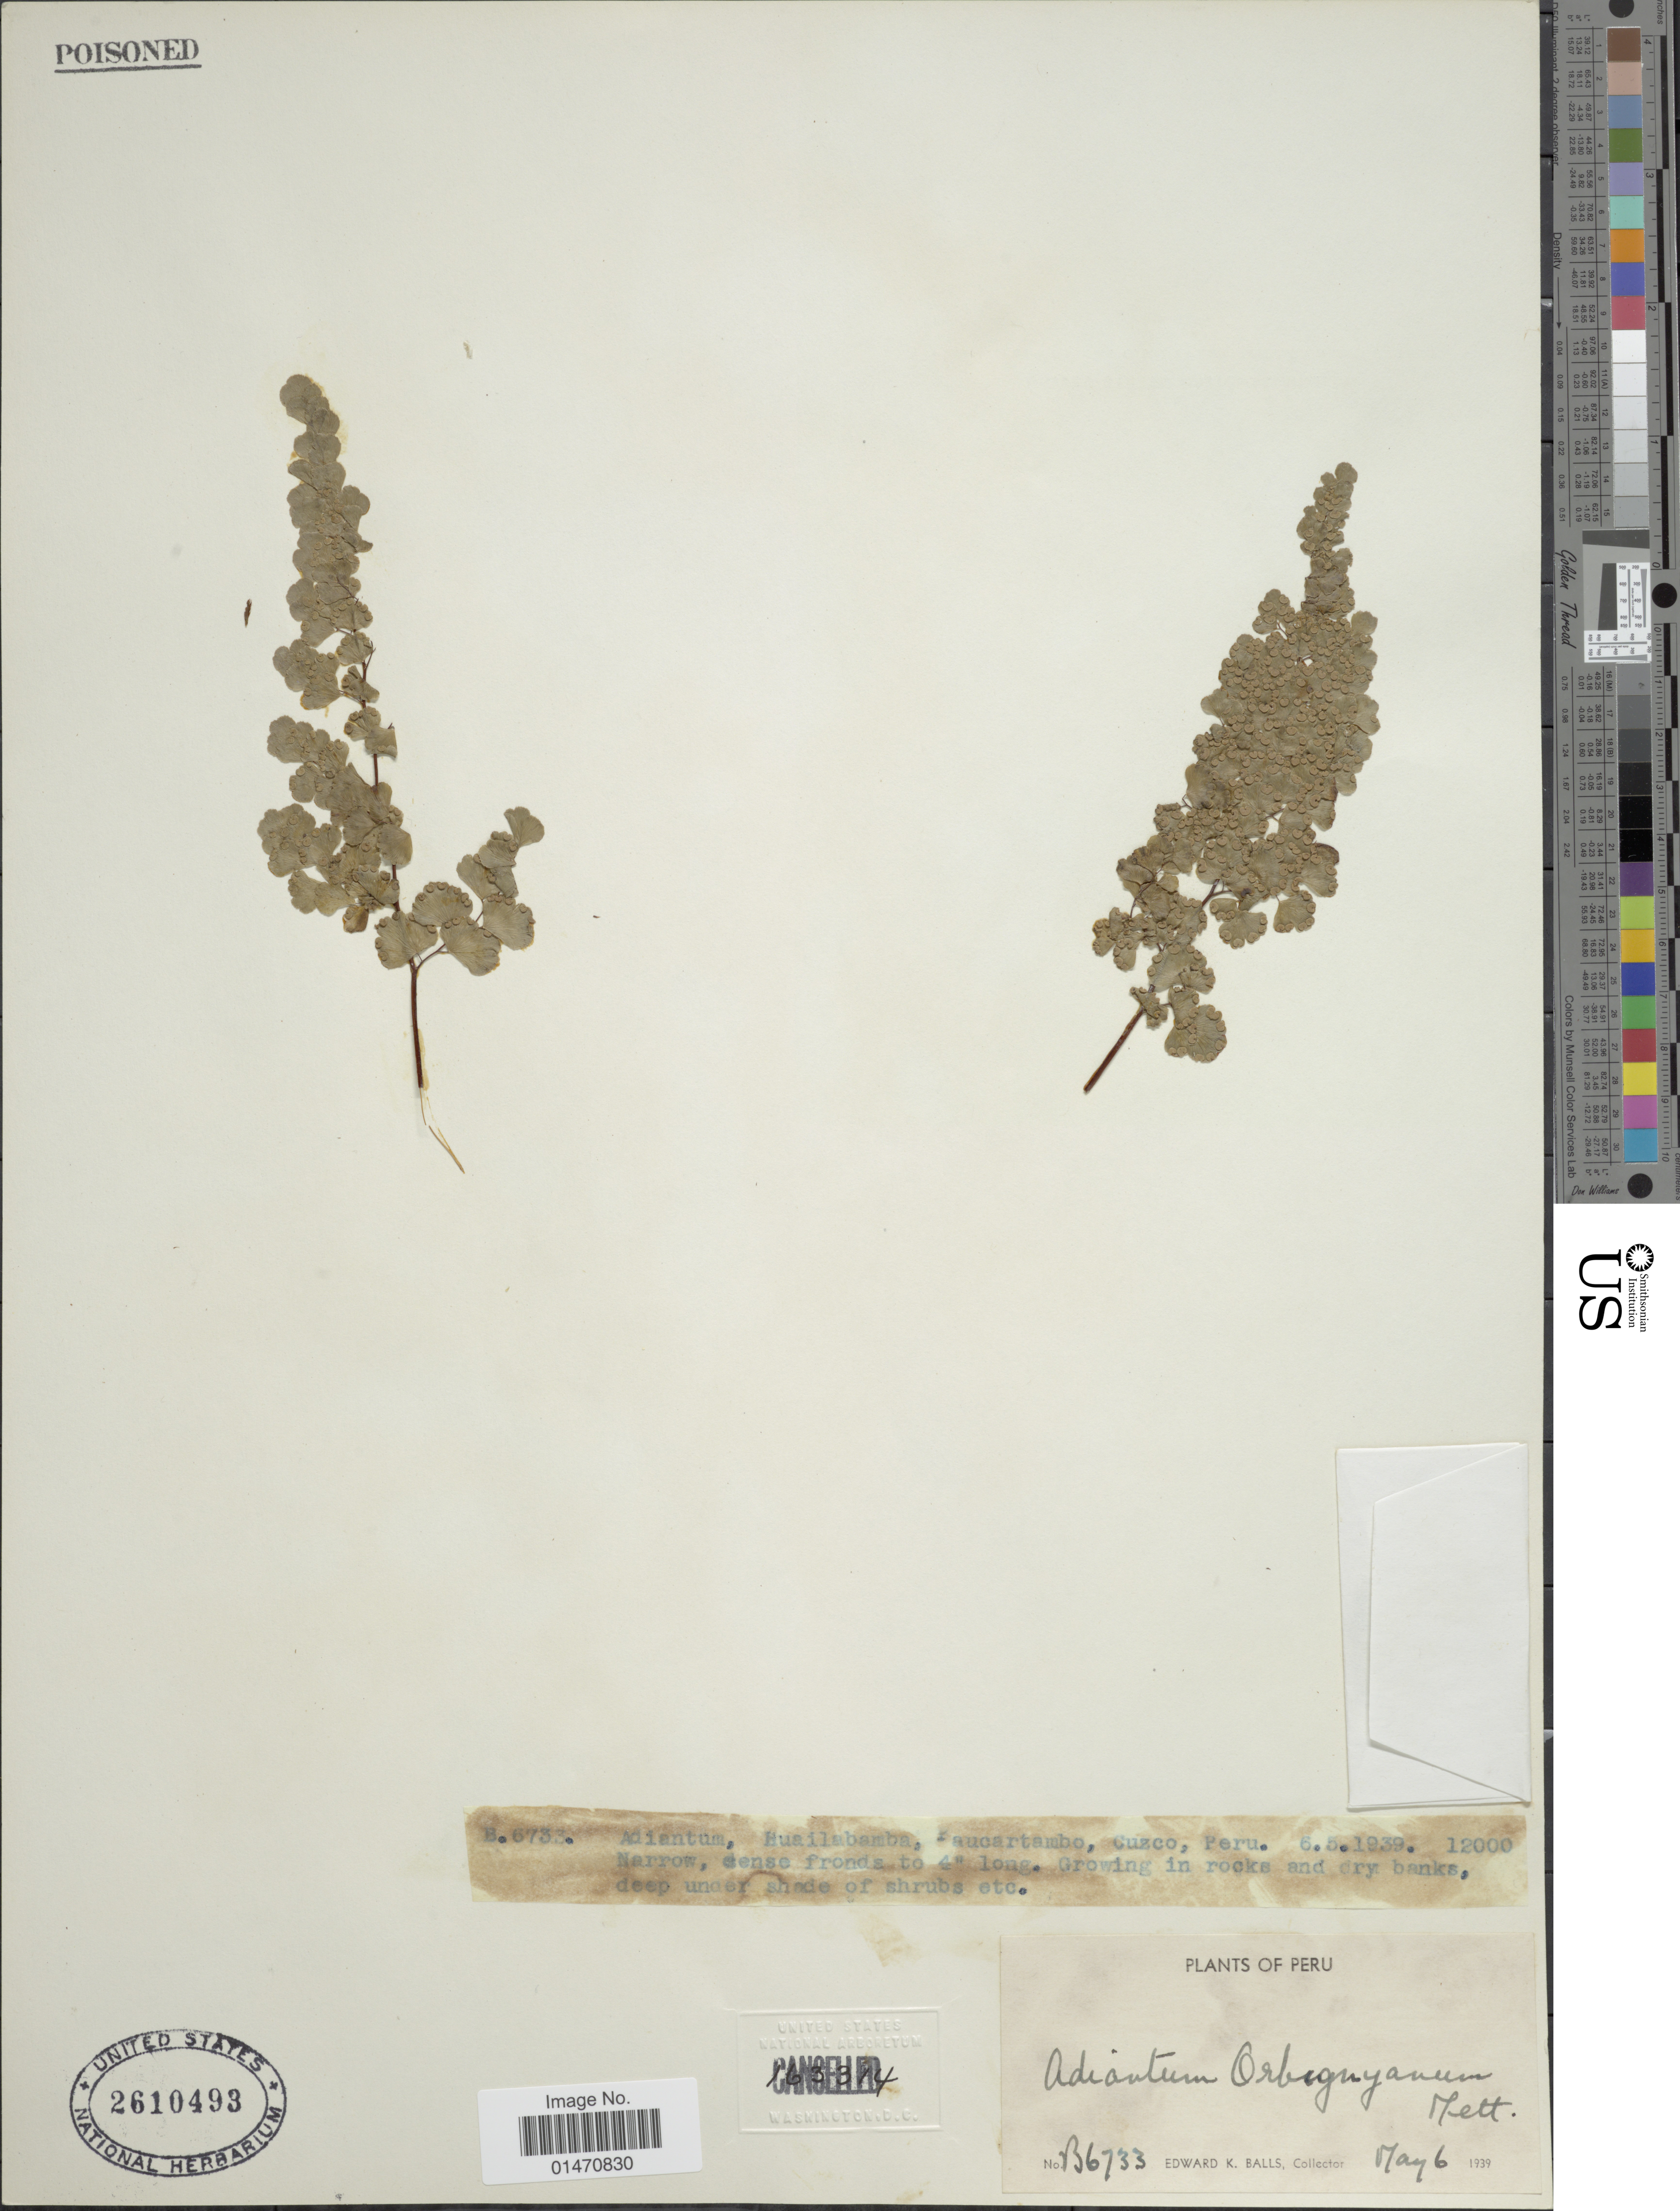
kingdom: Plantae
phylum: Tracheophyta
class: Polypodiopsida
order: Polypodiales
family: Pteridaceae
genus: Adiantum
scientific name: Adiantum orbignyanum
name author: Kuhn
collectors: E. K. Balls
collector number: B6733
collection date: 1939-05-06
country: Peru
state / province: Cusco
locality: Cuzco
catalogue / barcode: US 2610493